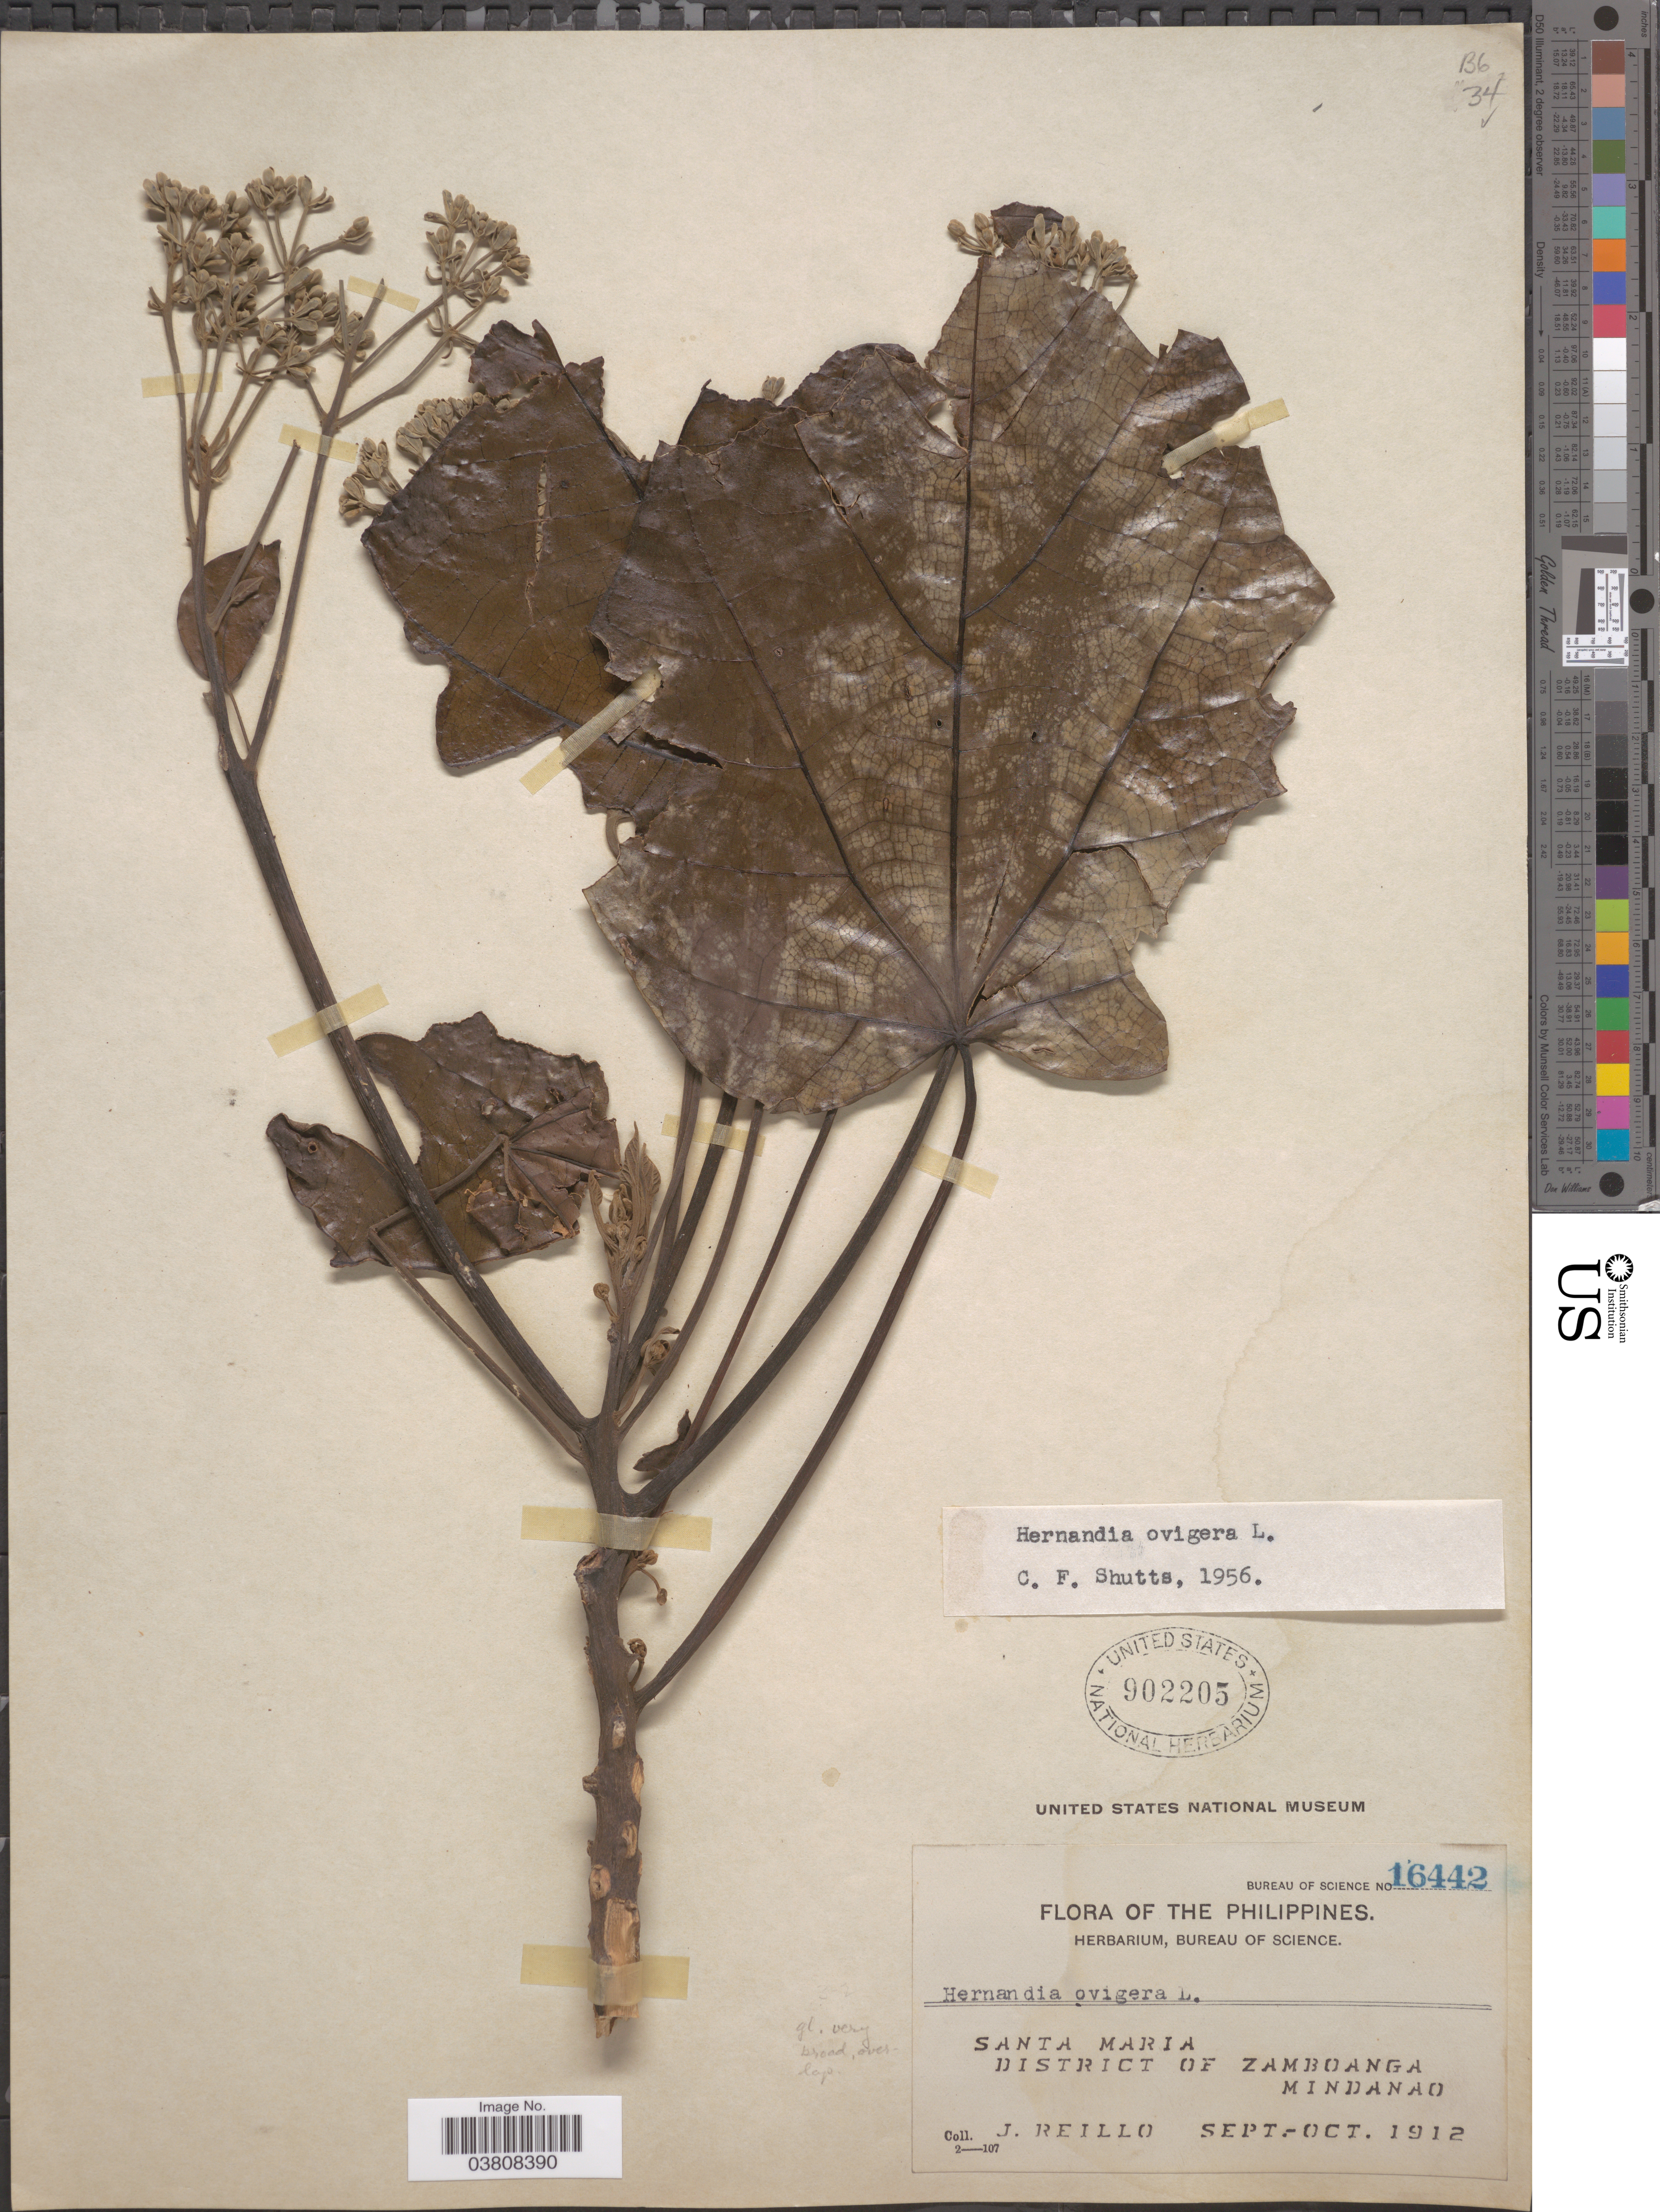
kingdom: Plantae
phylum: Tracheophyta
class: Magnoliopsida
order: Laurales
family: Hernandiaceae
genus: Hernandia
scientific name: Hernandia ovigera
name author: L.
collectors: J. Reillo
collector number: Bureau of Science 16442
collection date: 1912-09/1912-10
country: Philippines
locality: Santa Maria. District of Zamboanga, Mindanao.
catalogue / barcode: US 902205